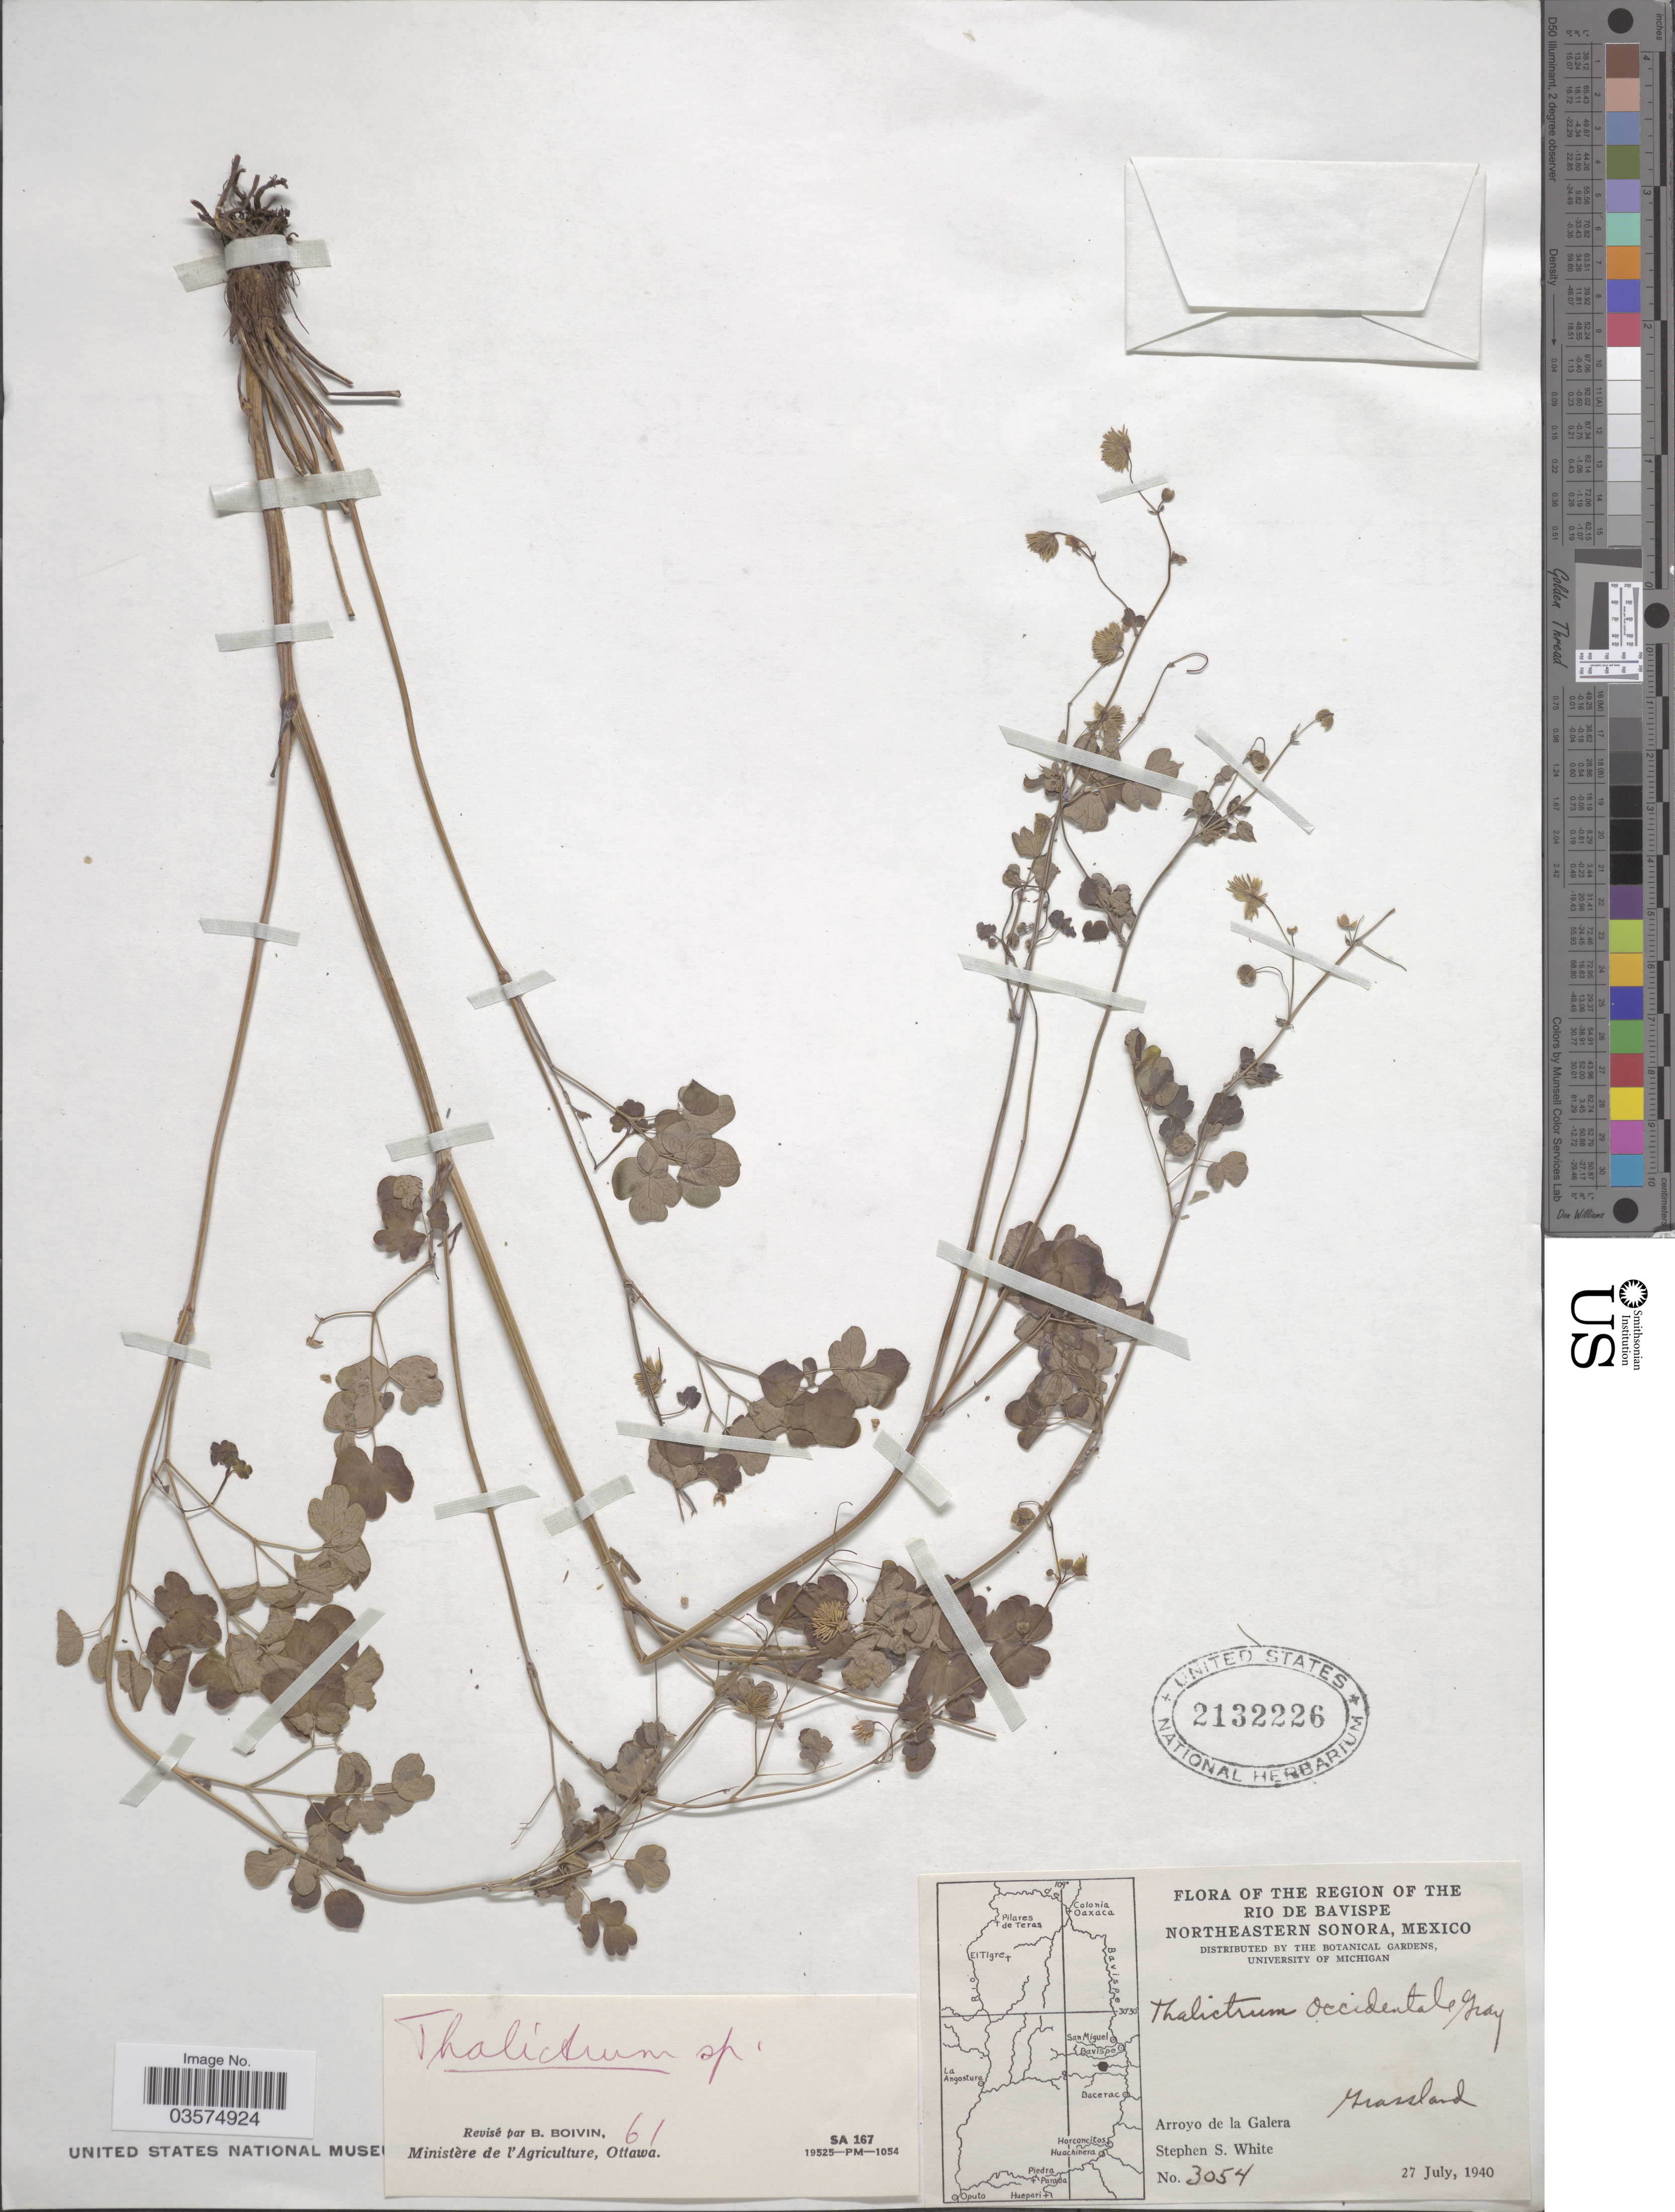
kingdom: Plantae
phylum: Tracheophyta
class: Magnoliopsida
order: Ranunculales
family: Ranunculaceae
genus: Thalictrum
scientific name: Thalictrum sp.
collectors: S. S. White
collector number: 3054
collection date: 1940-07-27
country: Mexico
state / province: Sonora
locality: The Region of the Rio de Bavispe. Northeastern Sonora. Arroyo de la Galera.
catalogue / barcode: US 2132226